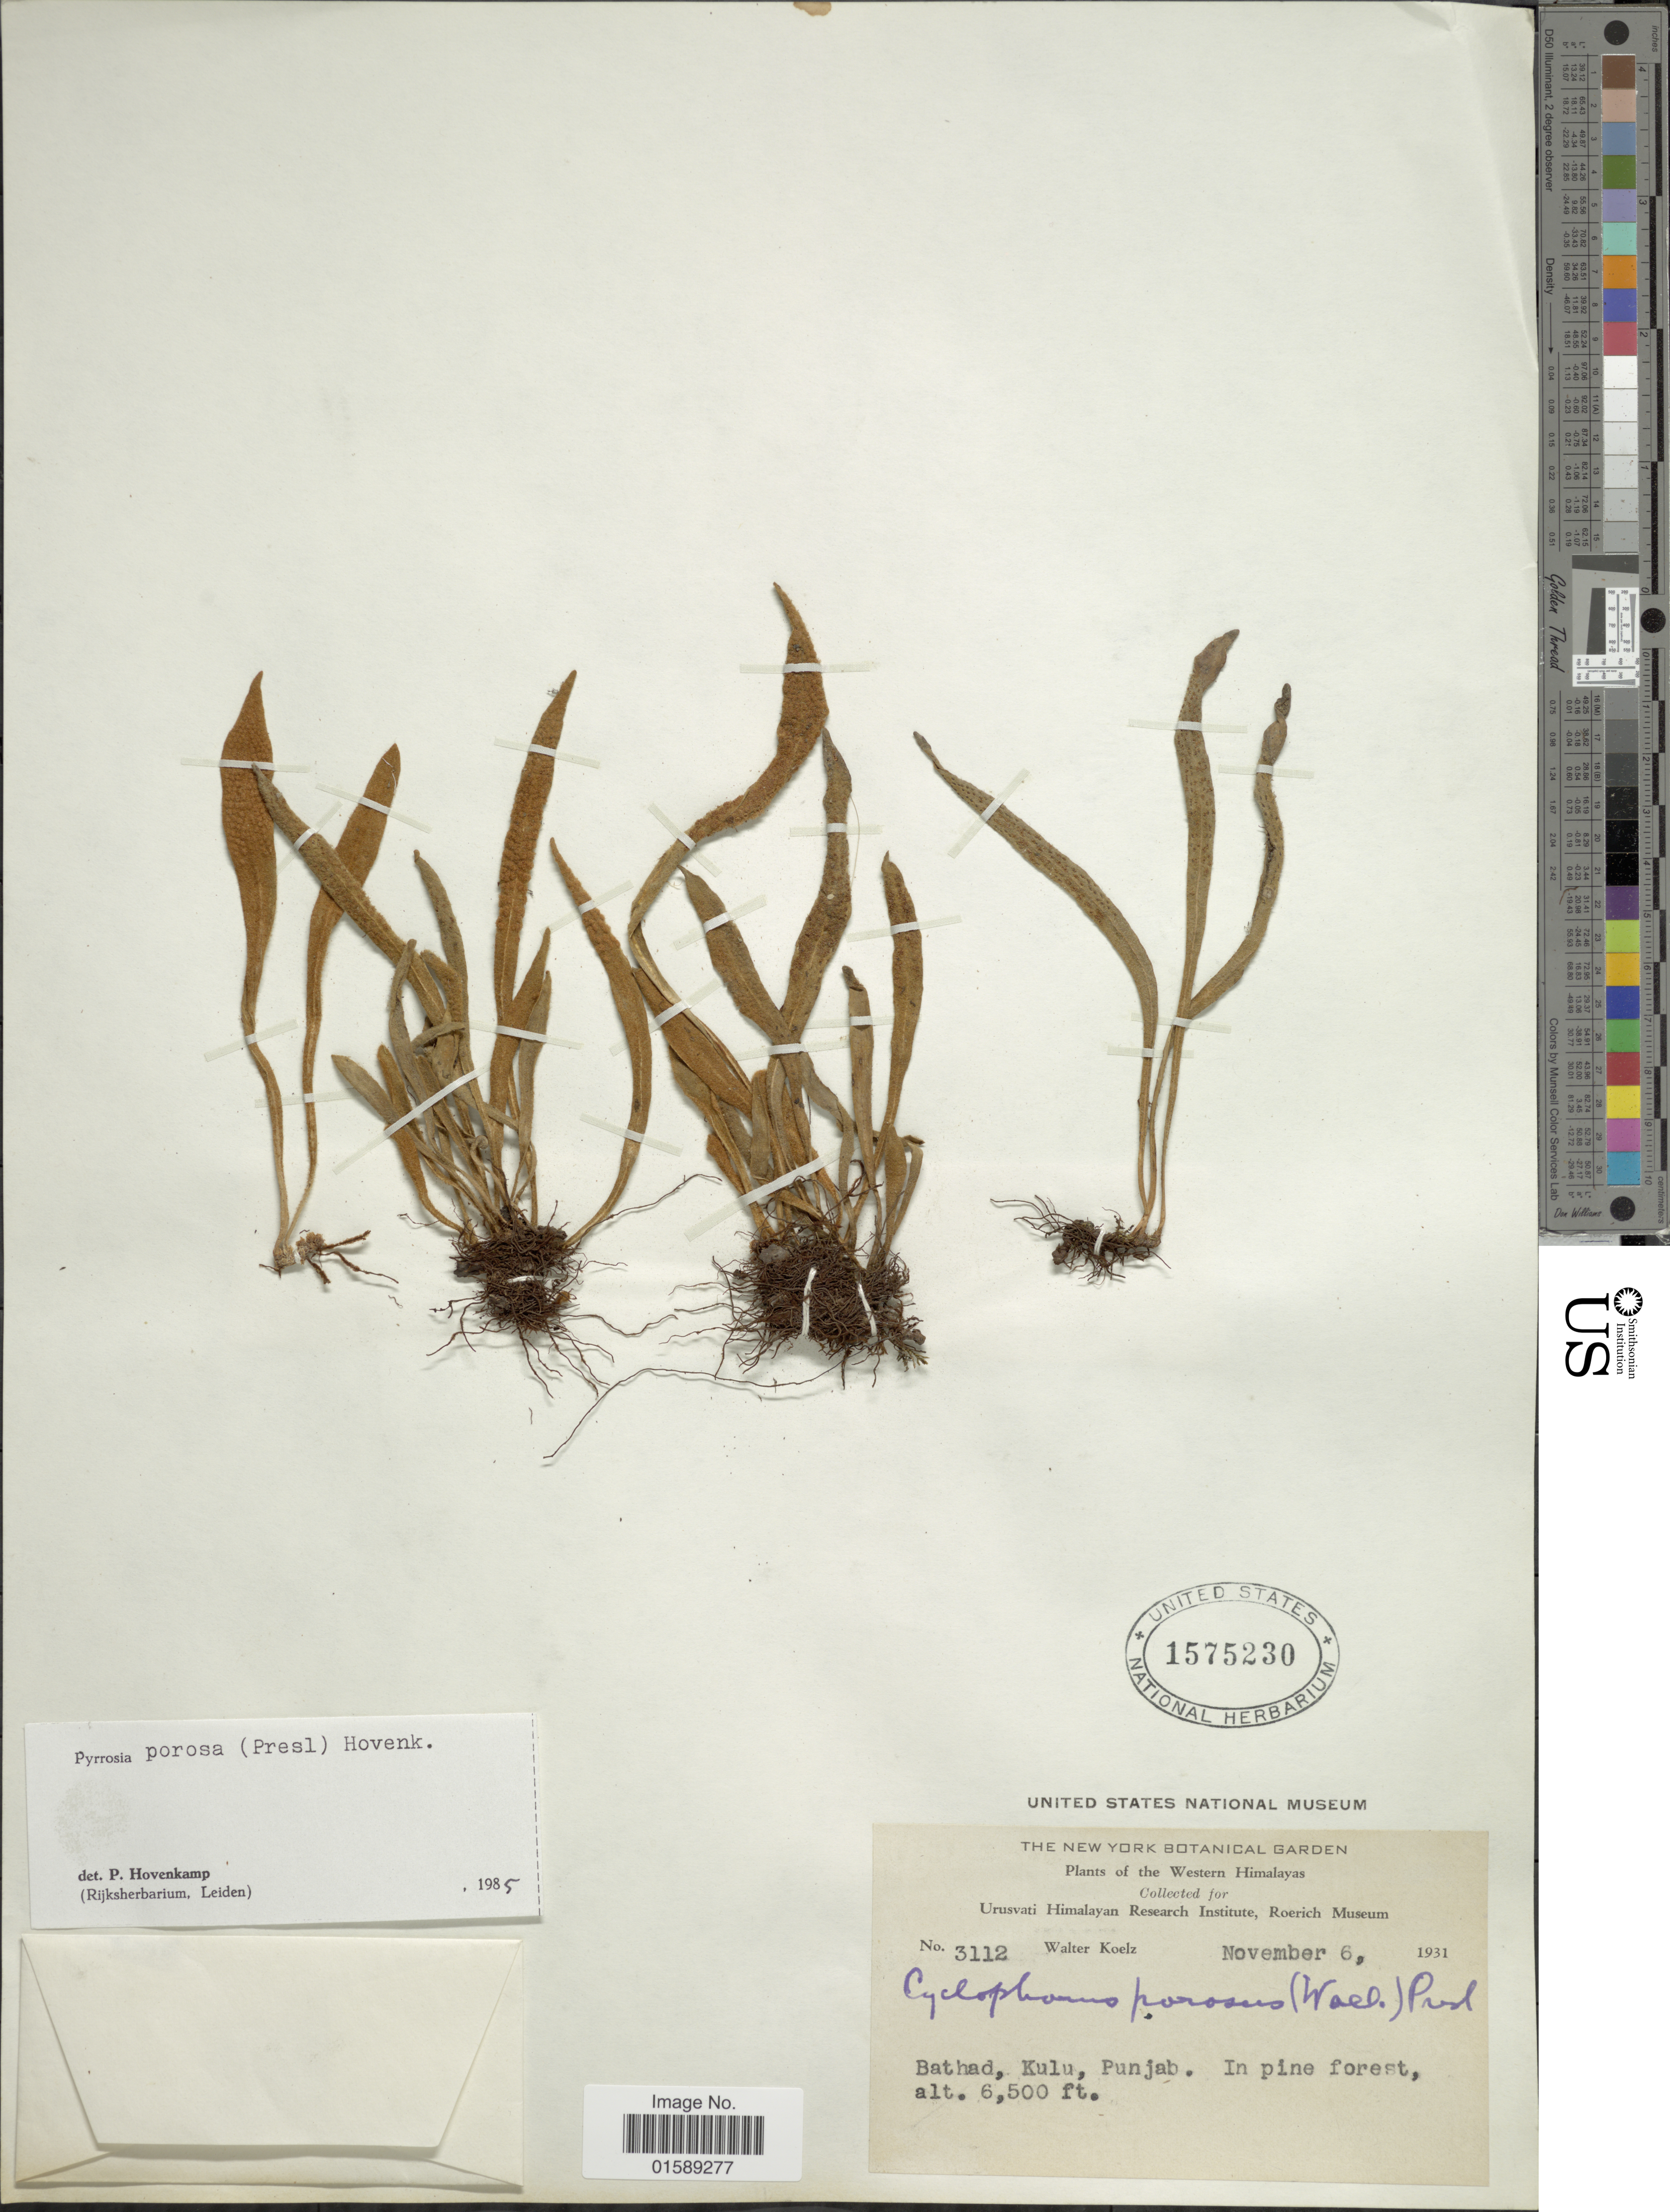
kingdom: Plantae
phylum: Tracheophyta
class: Polypodiopsida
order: Polypodiales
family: Polypodiaceae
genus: Pyrrosia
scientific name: Pyrrosia porosa var. porosa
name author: (C. Presl) Hovenkamp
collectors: W. N. Koelz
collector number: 3112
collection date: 1931-11-06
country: India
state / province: Punjab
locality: Western Himalayas, Bathad, Kulu, Punjab.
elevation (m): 1981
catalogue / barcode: US 1575230